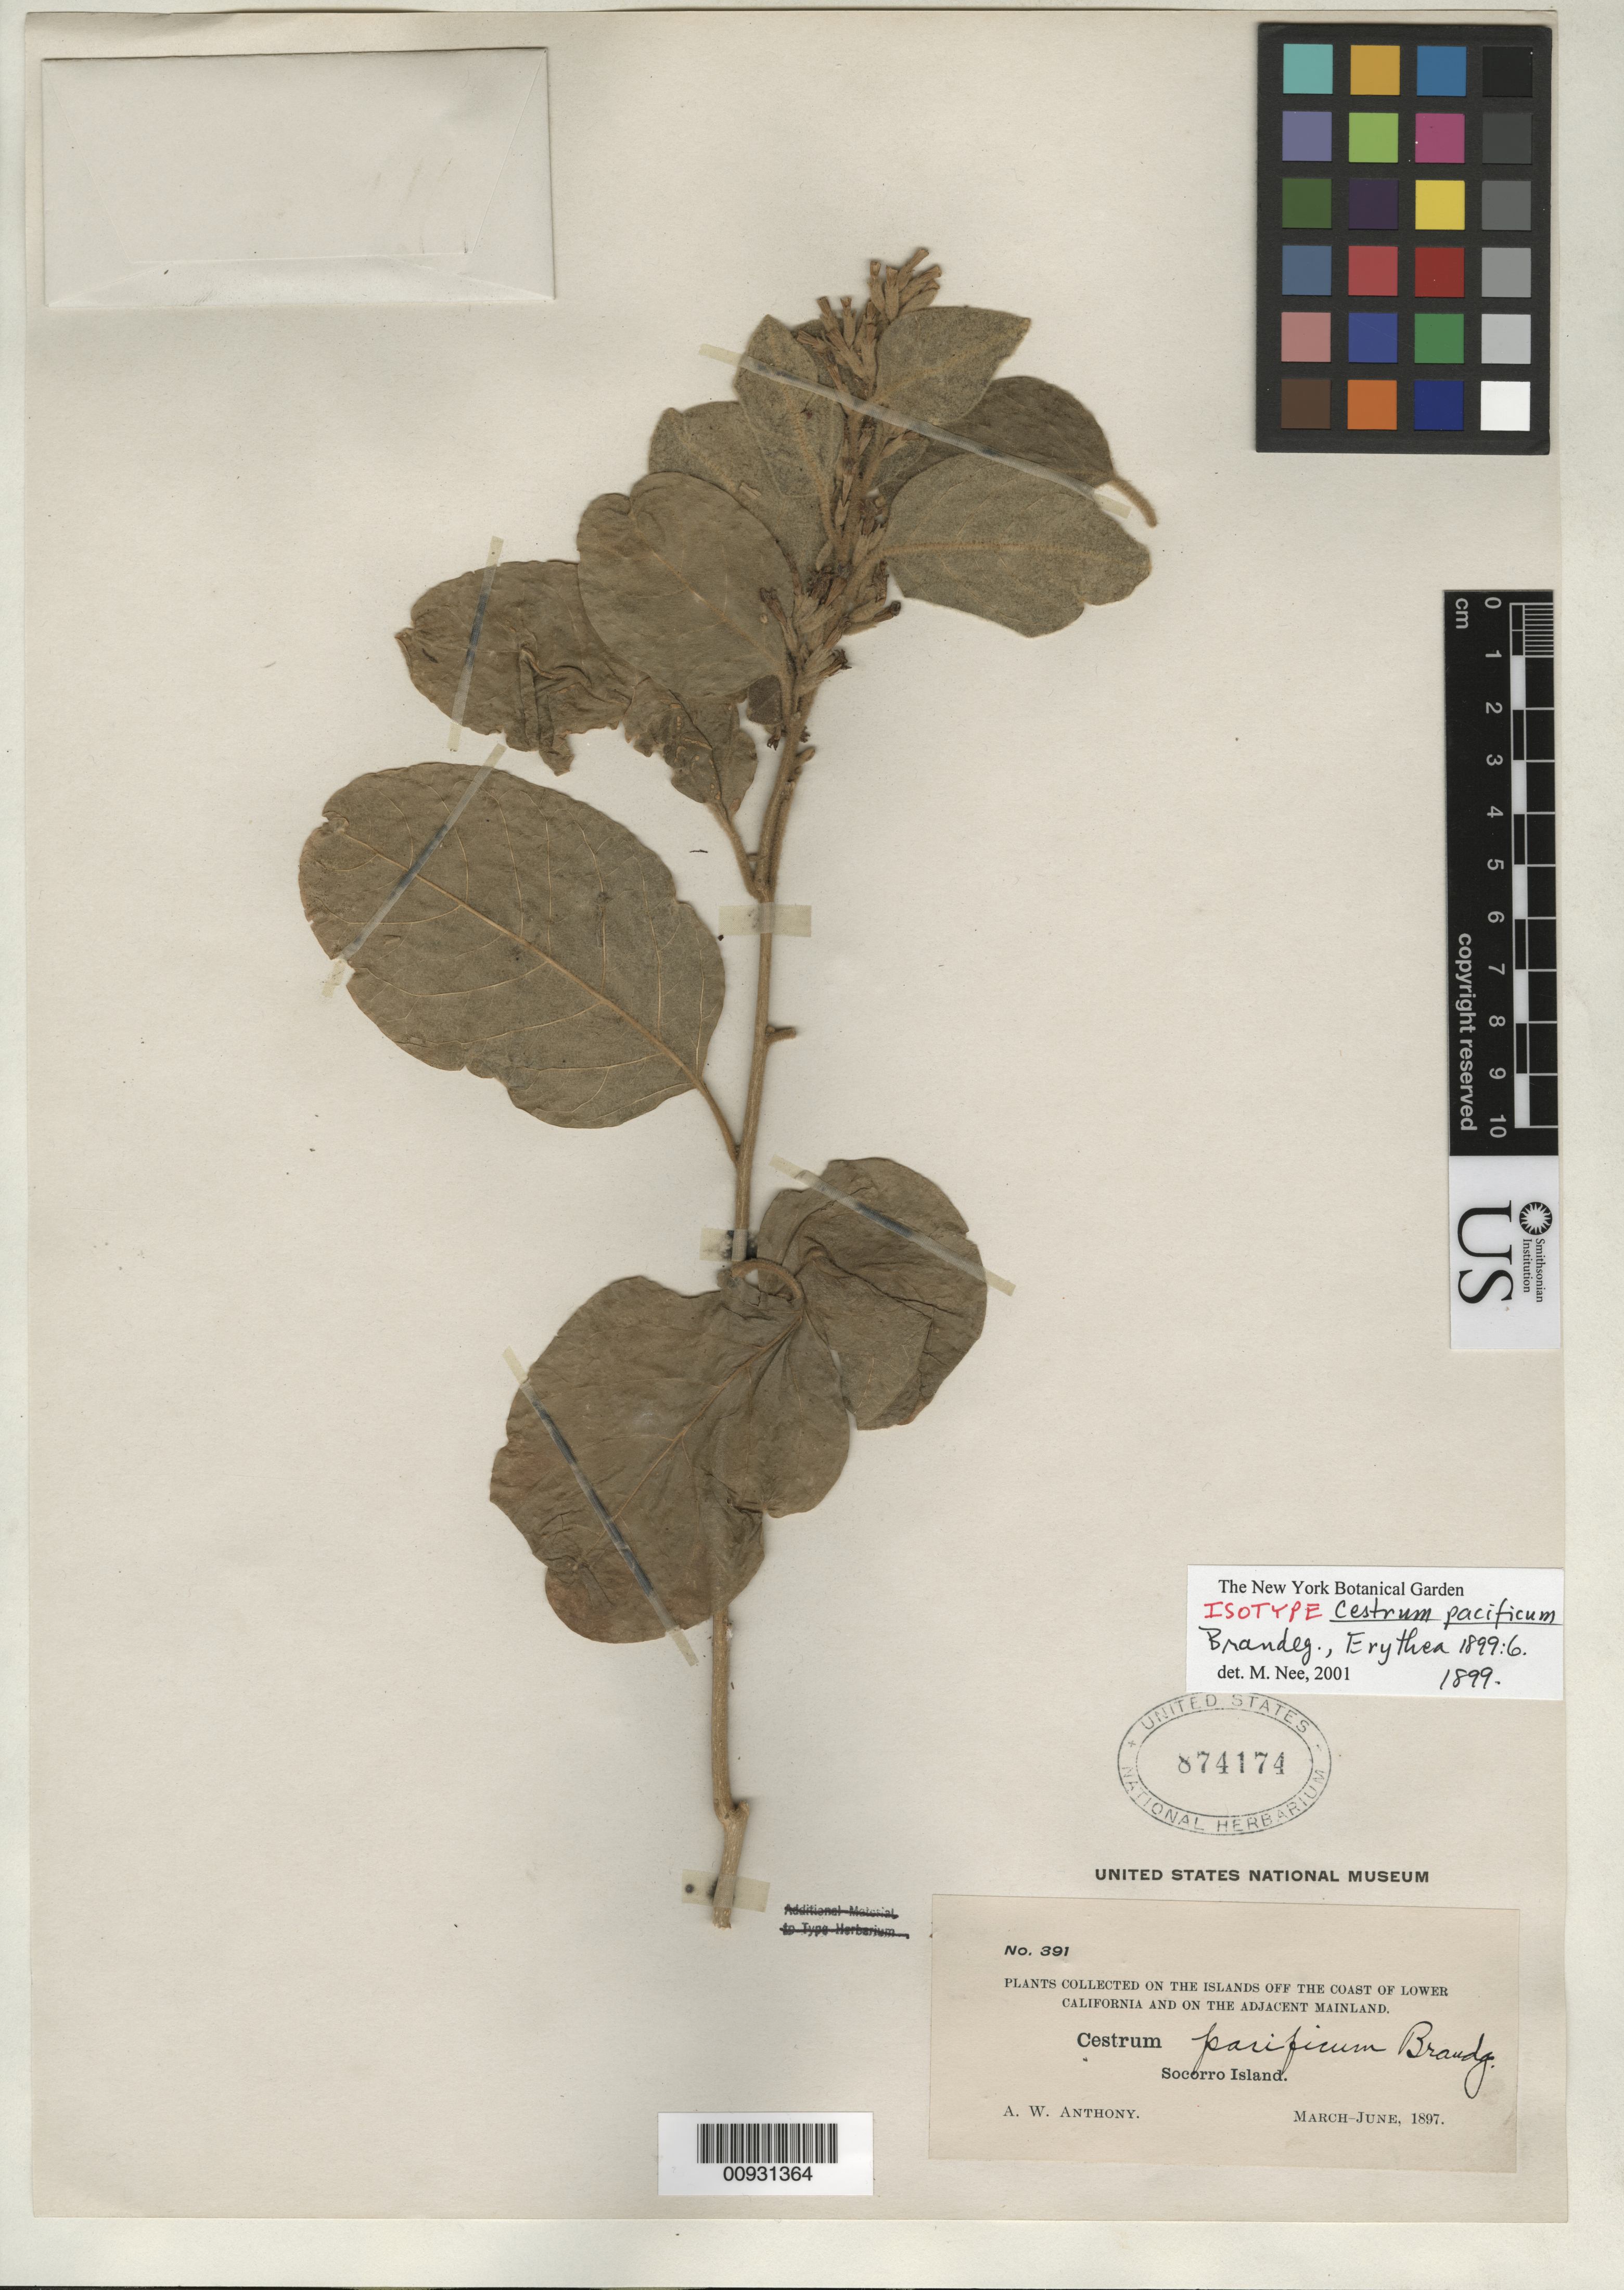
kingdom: Plantae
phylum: Tracheophyta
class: Magnoliopsida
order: Solanales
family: Solanaceae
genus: Cestrum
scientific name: Cestrum pacificum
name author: Brandegee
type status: Isotype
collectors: A. W. Anthony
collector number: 391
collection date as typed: Mar 1897 to -- Jun 1897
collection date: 1897-03/1897-06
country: Mexico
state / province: Baja California Sur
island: Socorro Island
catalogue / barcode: US 874174